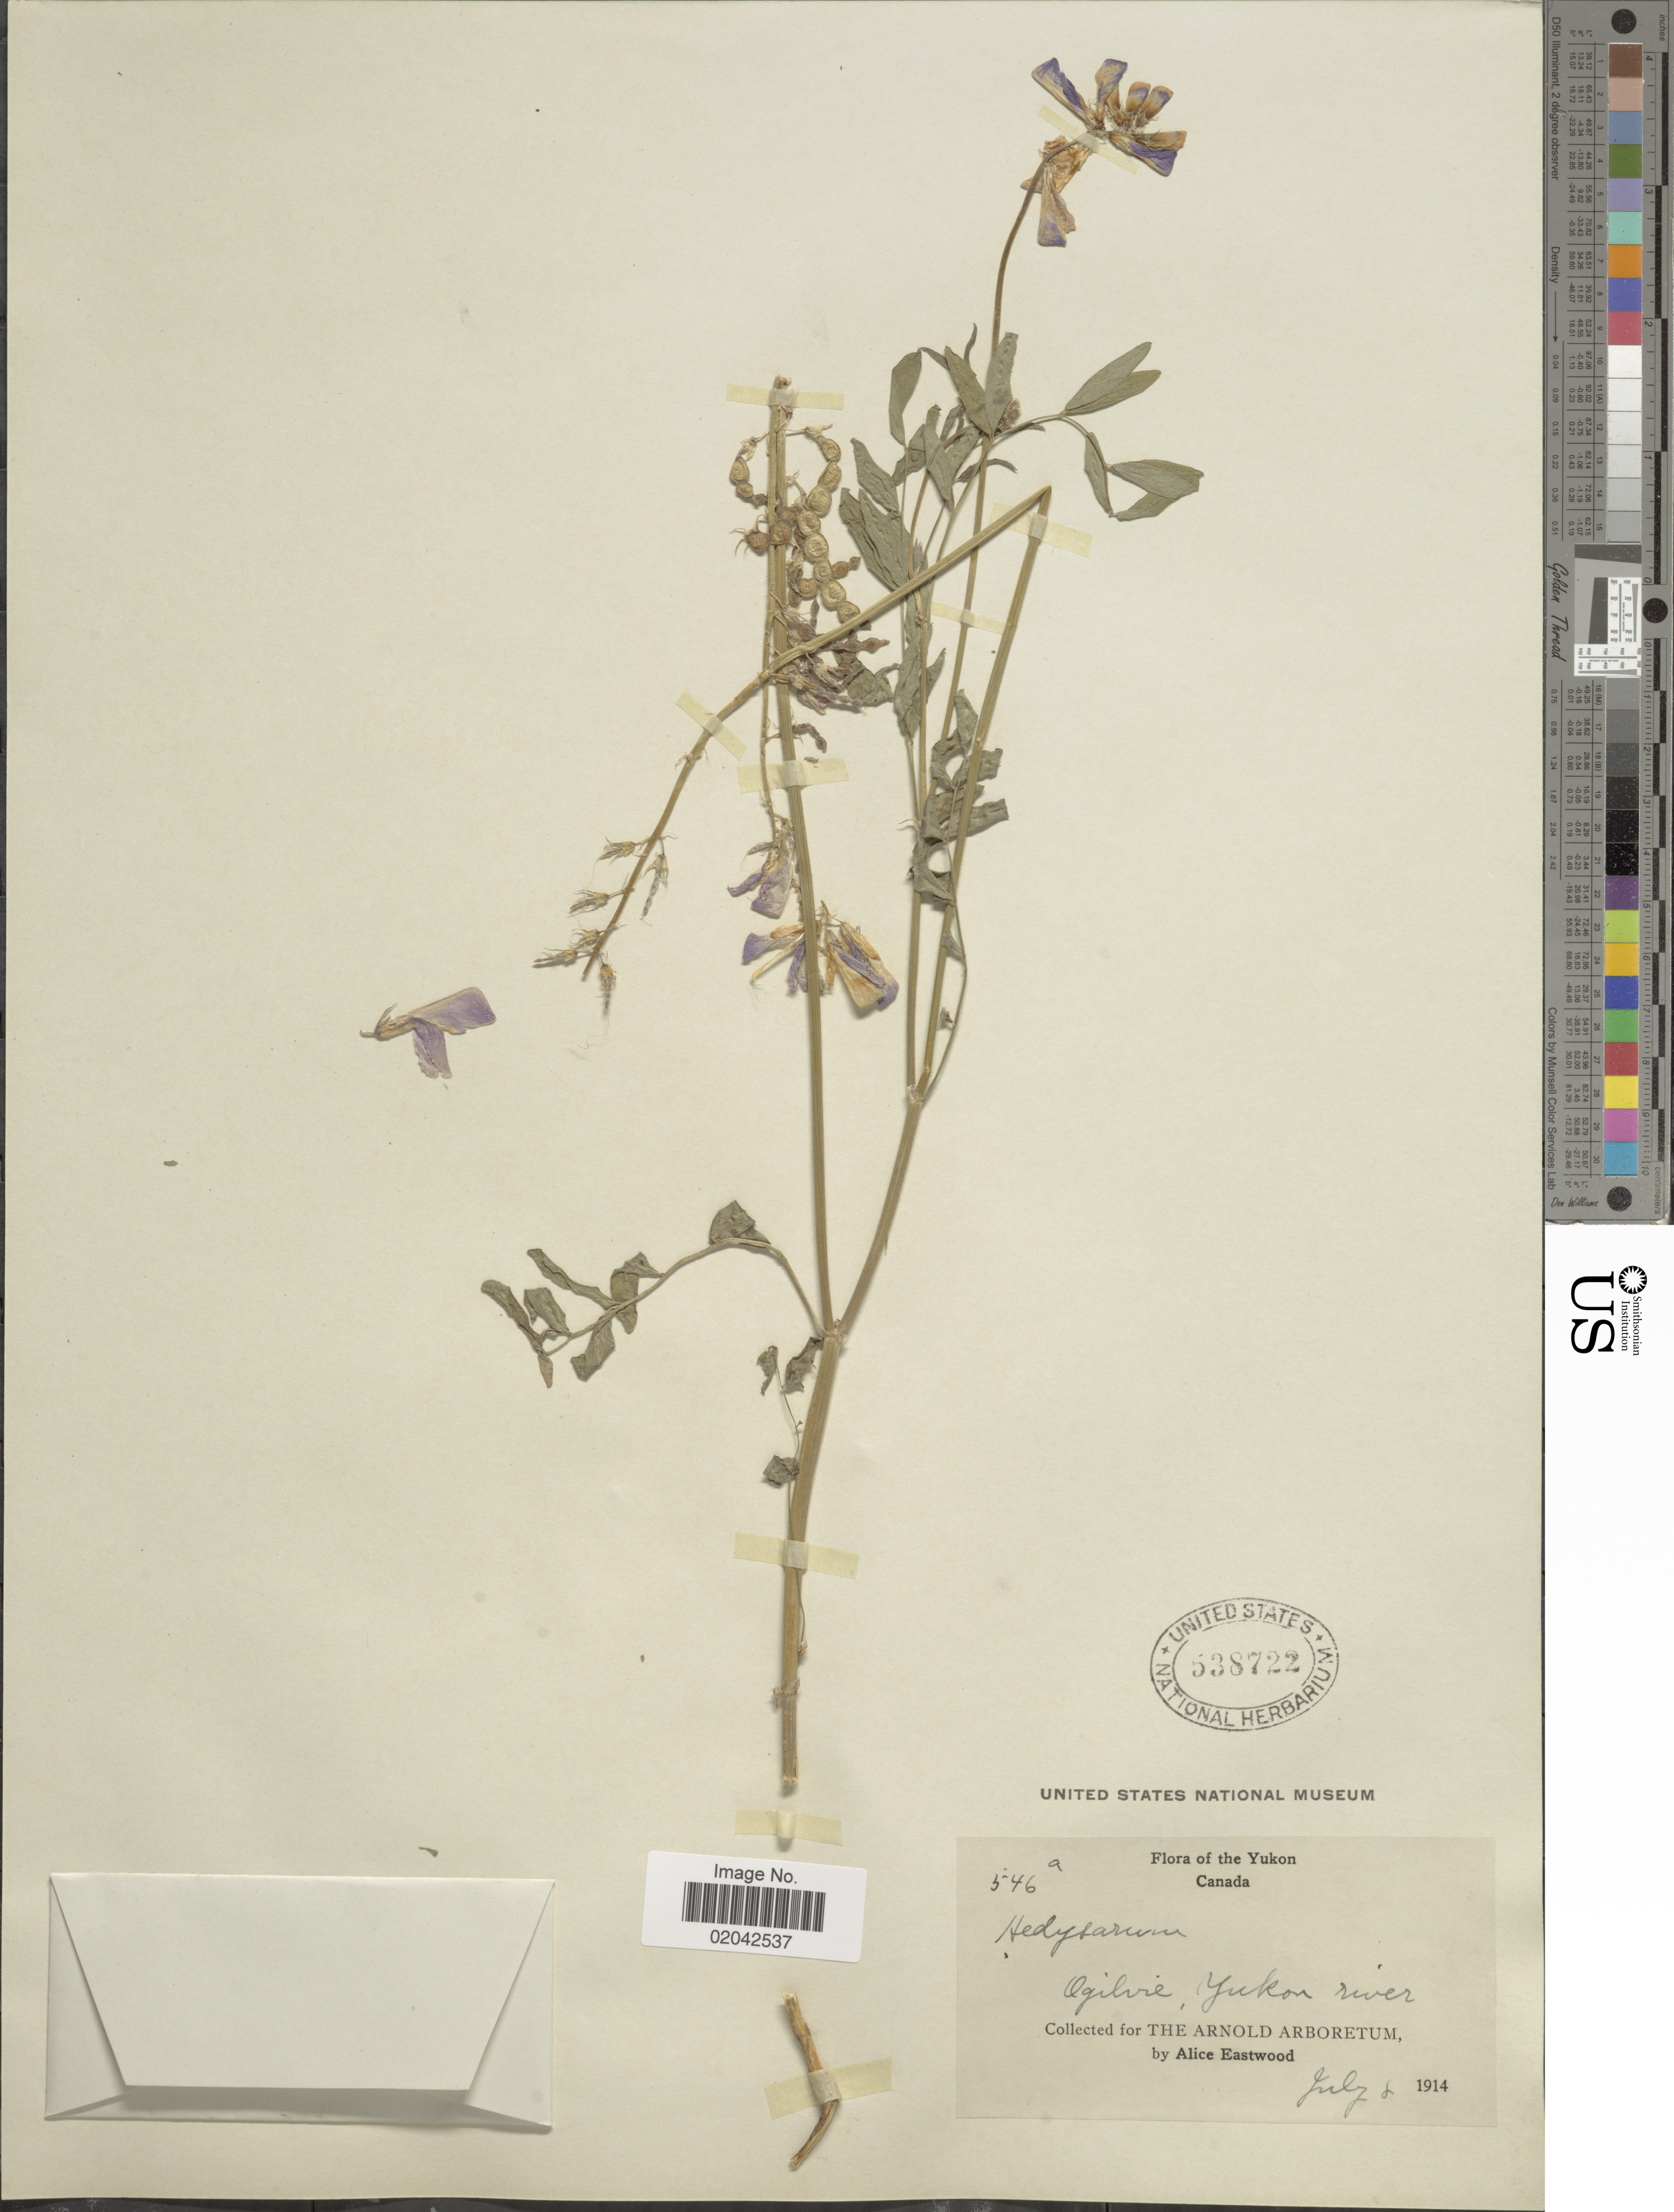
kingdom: Plantae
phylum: Tracheophyta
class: Magnoliopsida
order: Fabales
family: Fabaceae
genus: Hedysarum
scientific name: Hedysarum mackenziei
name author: Richardson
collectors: A. Eastwood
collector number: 546a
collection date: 1914-07-08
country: Canada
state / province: Yukon Territory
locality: Ogilvie, Yukon River.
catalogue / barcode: US 538722